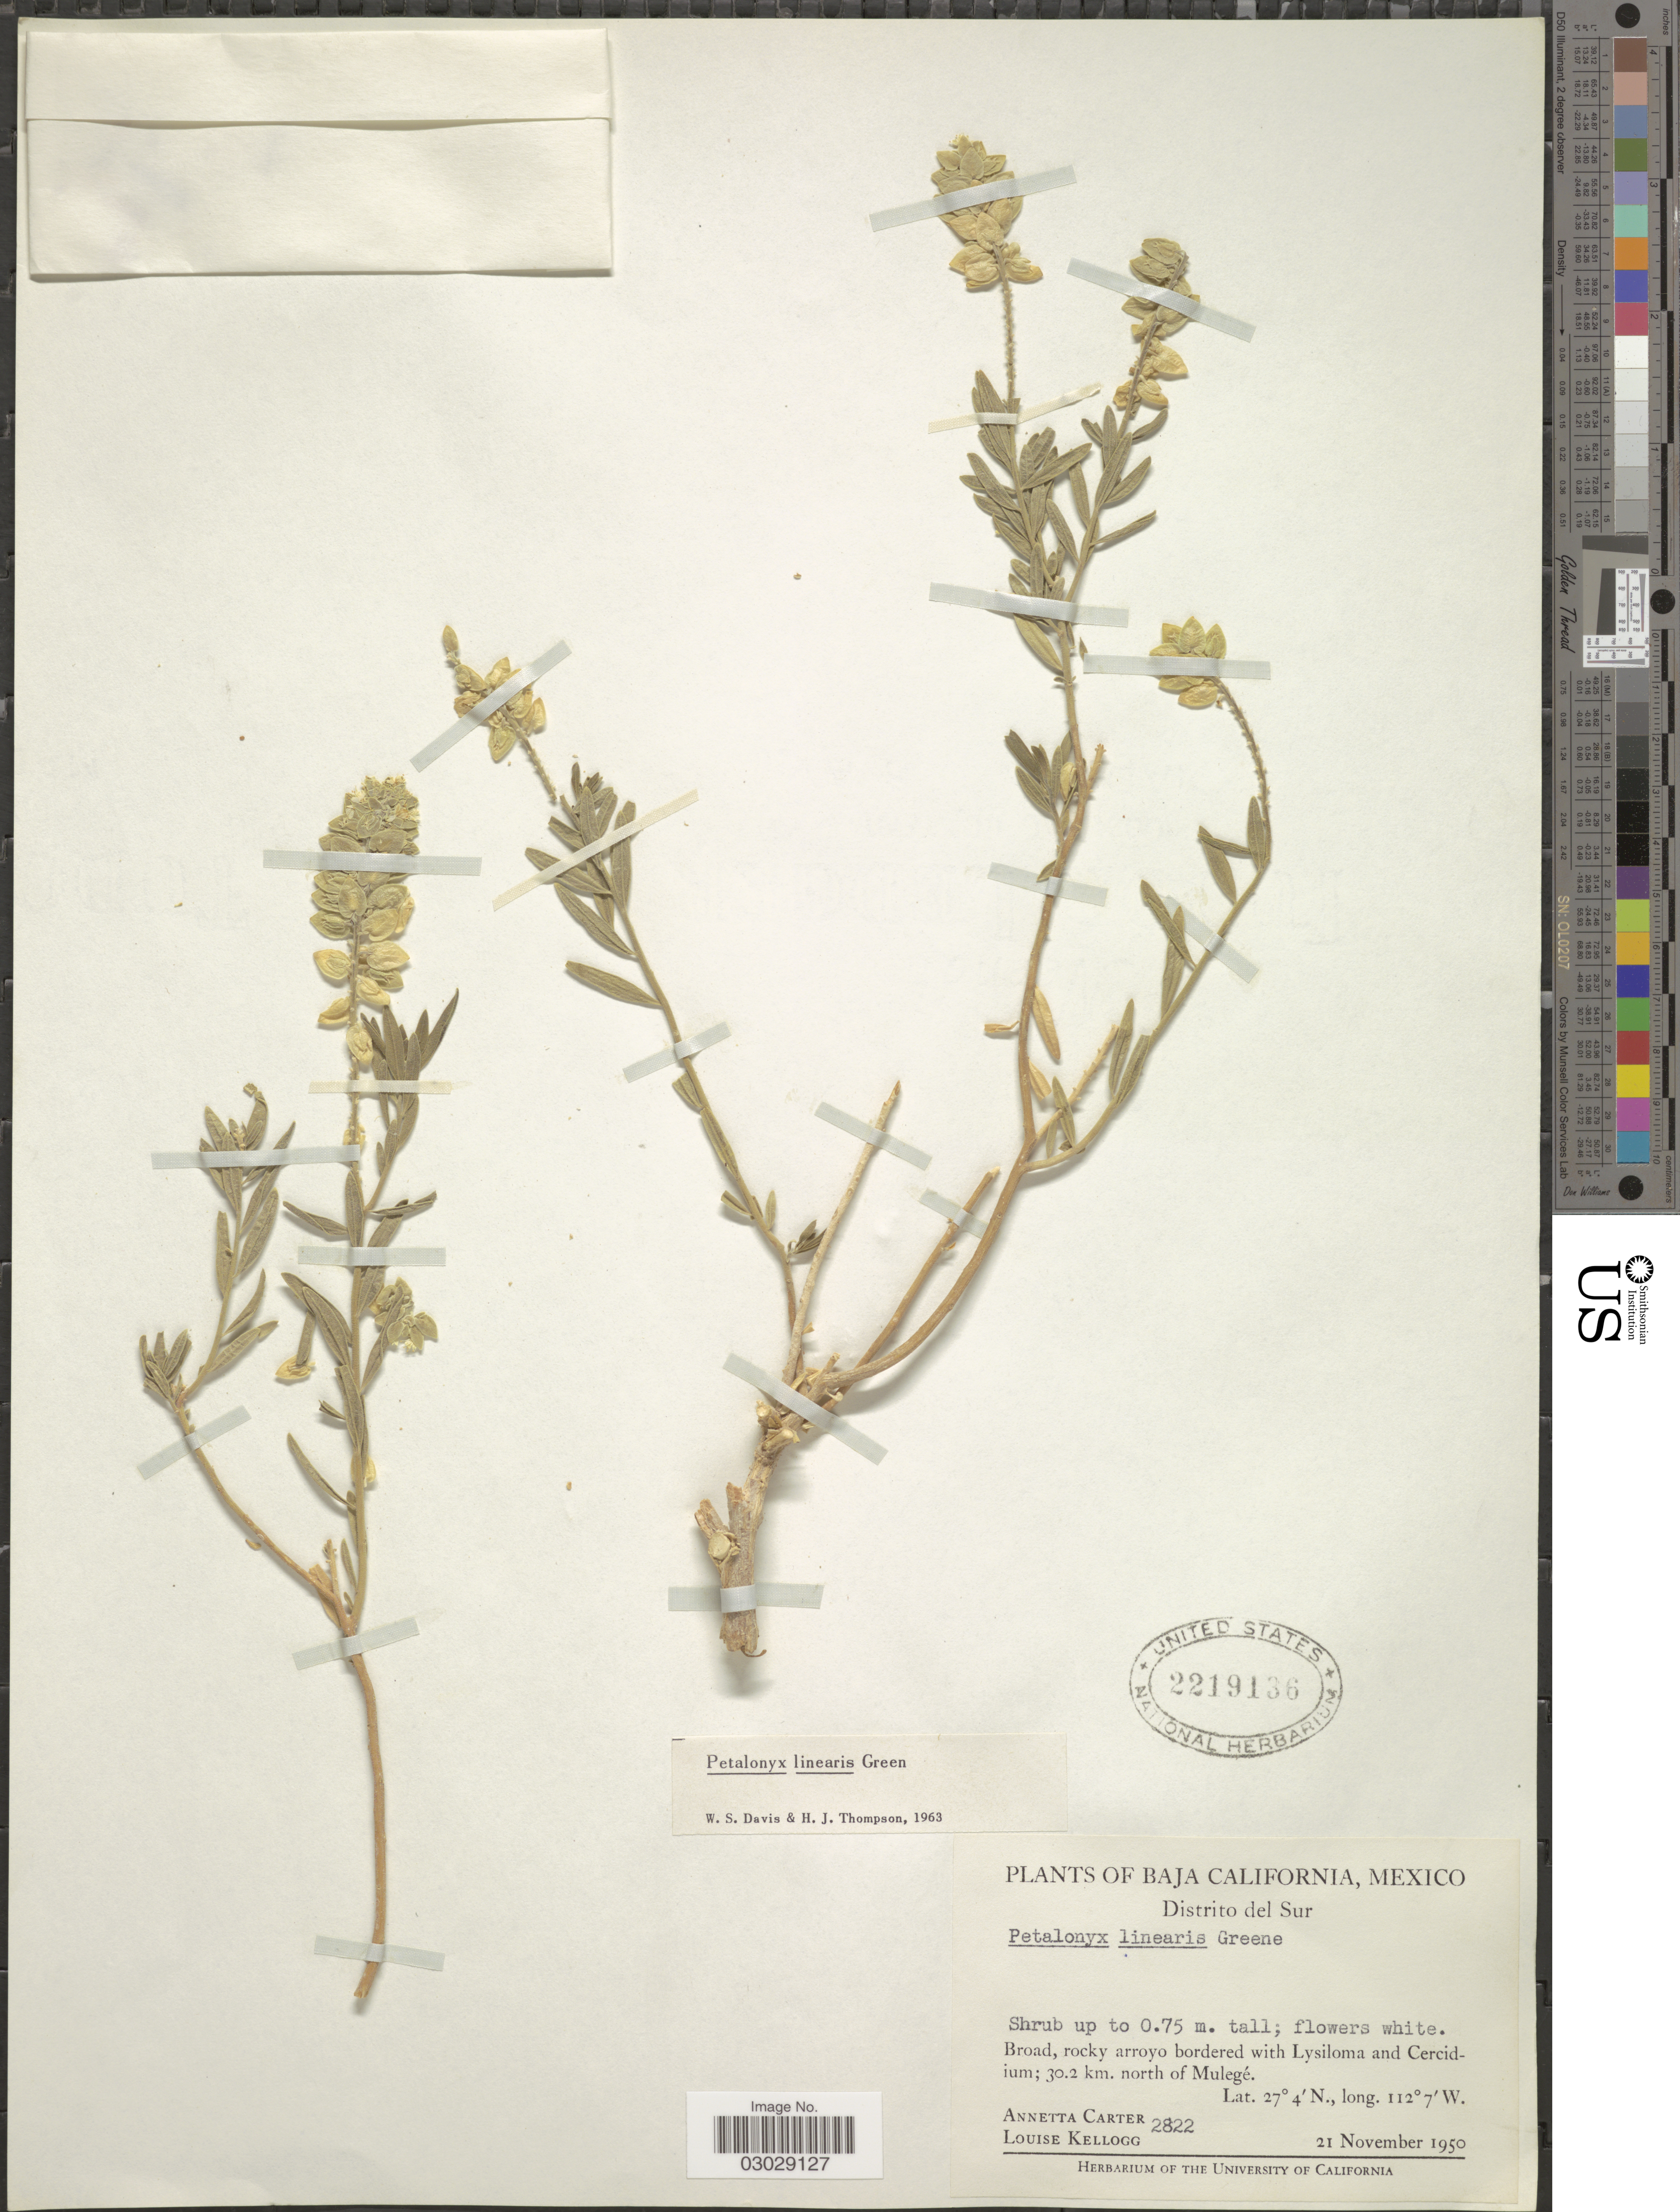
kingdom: Plantae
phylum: Tracheophyta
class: Magnoliopsida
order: Cornales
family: Loasaceae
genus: Petalonyx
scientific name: Petalonyx linearis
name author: Green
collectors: A. Carter & L. Kellogg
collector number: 2822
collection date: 1950-11-21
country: Mexico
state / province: Baja California Sur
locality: Distrito del Sur. 30.2 km. north of Mulegé.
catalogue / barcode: US 2219136